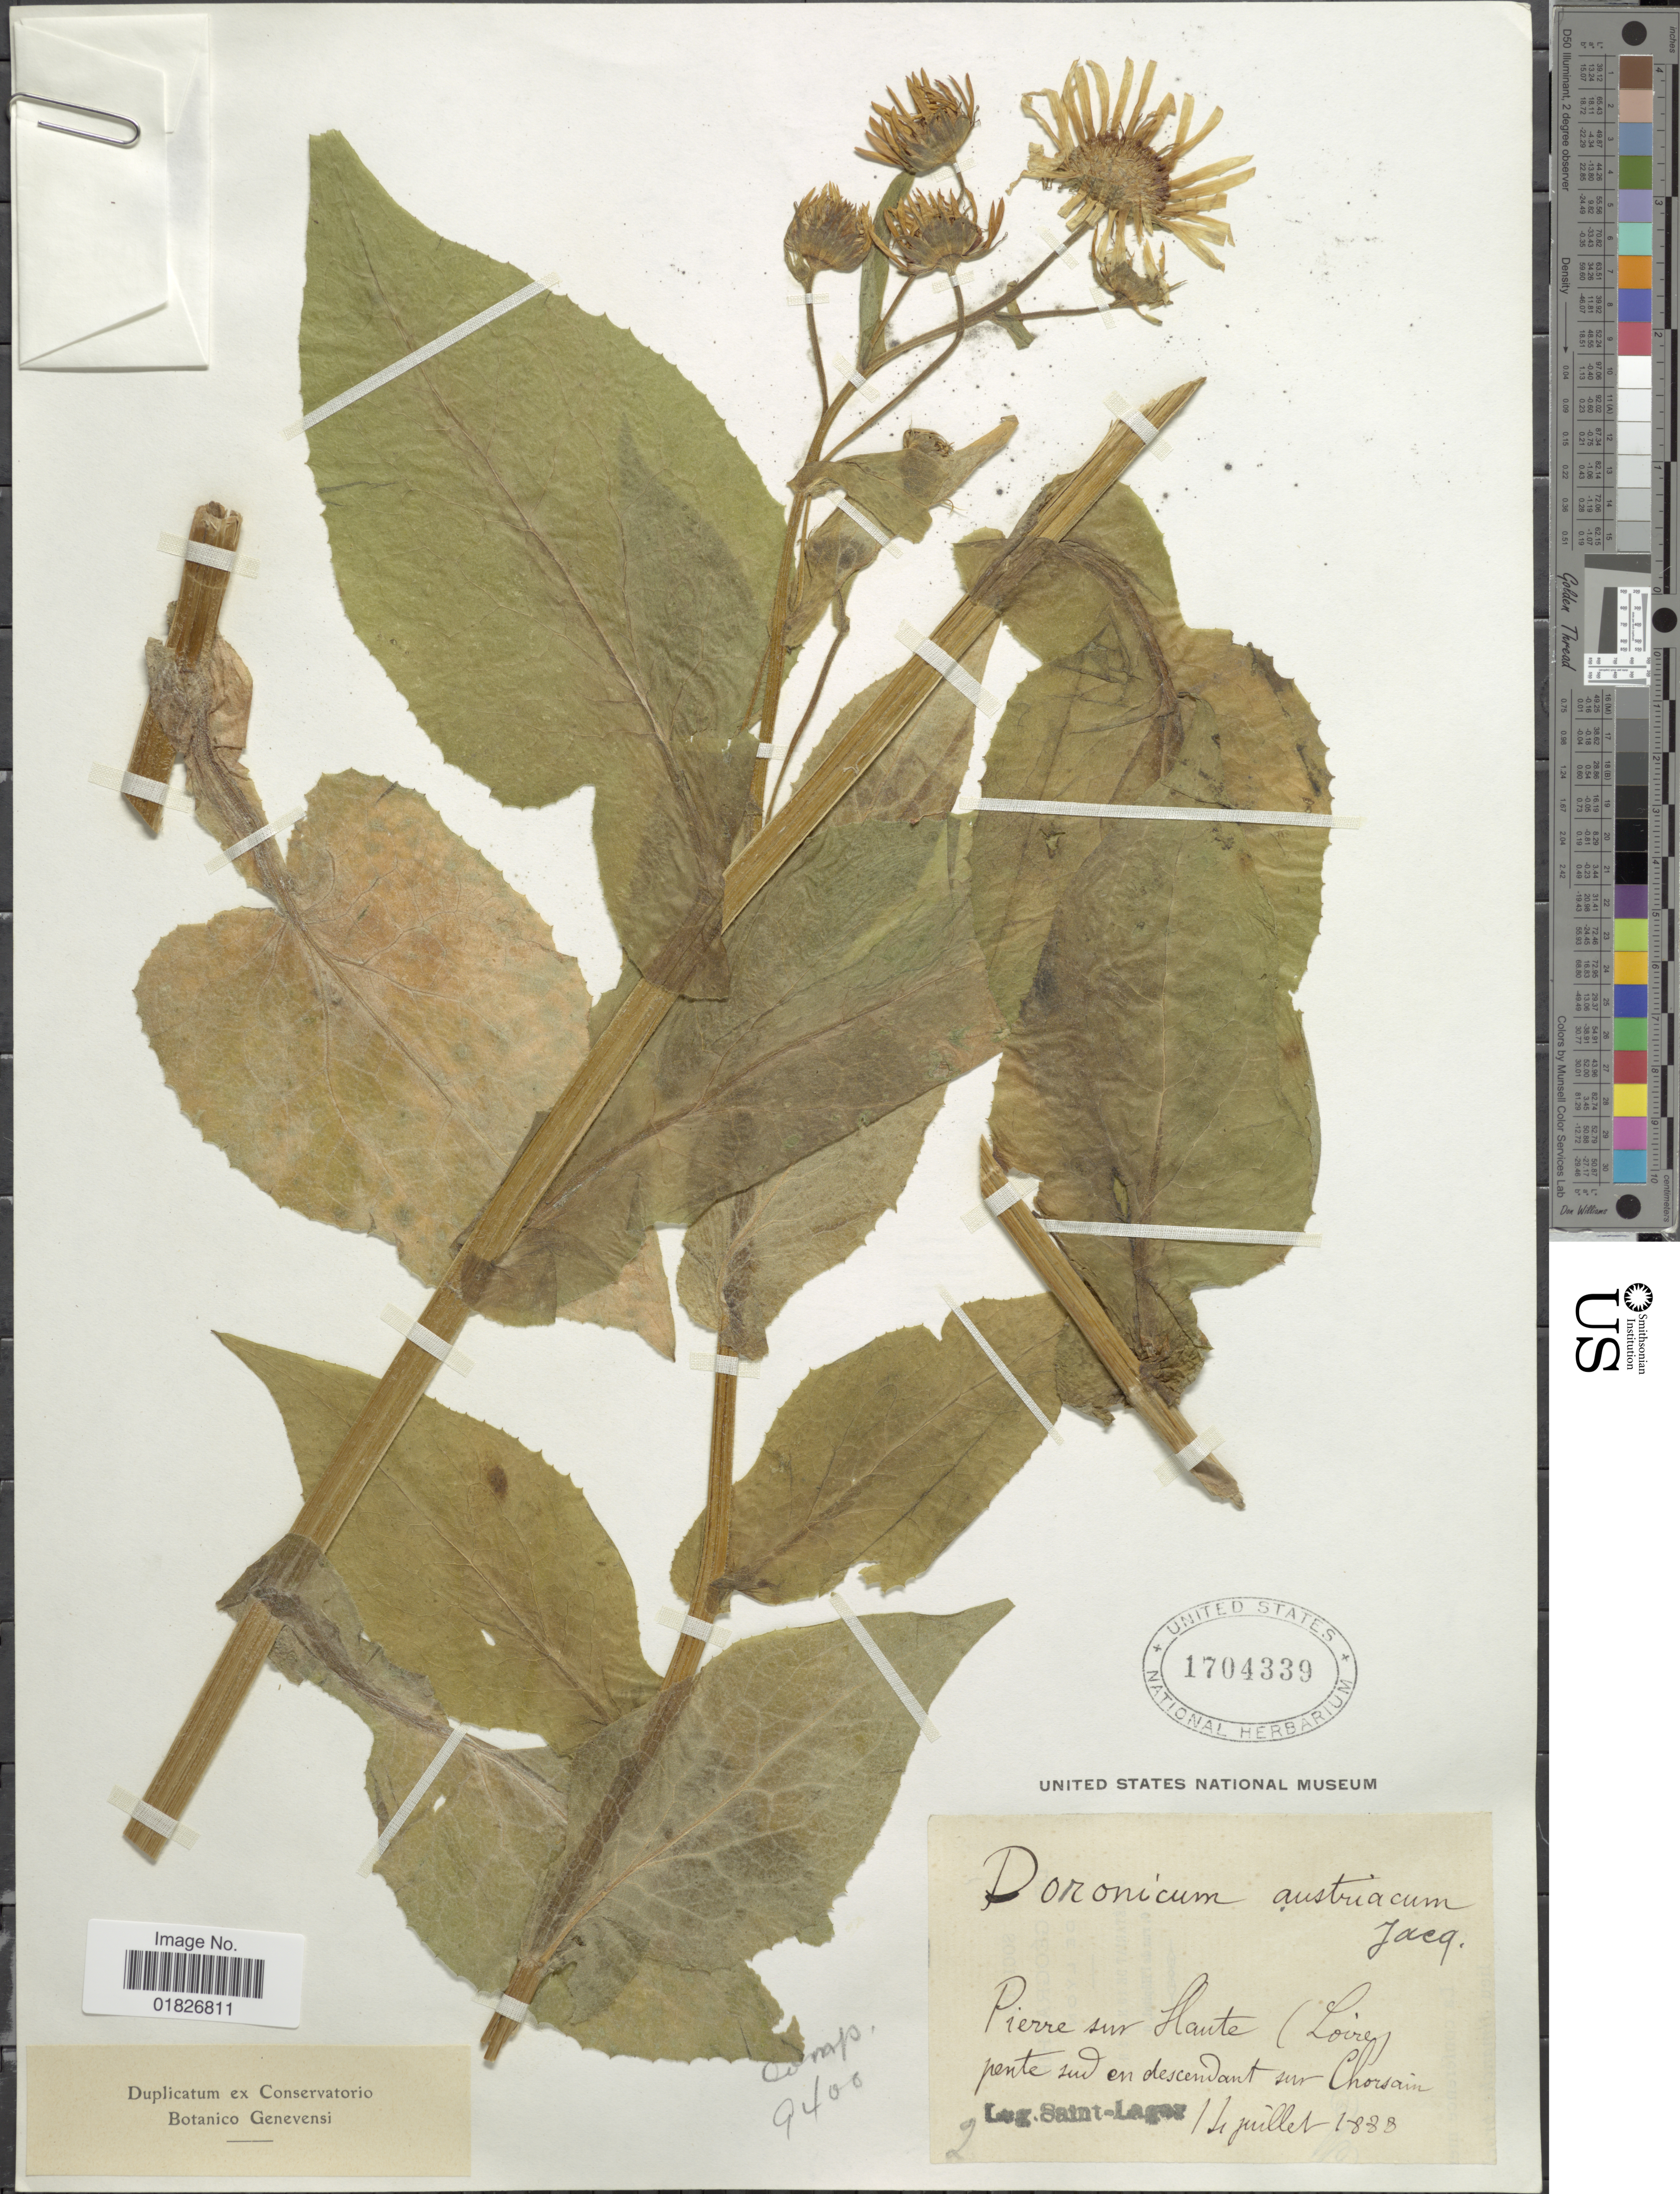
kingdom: Plantae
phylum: Tracheophyta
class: Magnoliopsida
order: Asterales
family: Asteraceae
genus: Doronicum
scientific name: Doronicum austriacum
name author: Jacq.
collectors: Saint-Lager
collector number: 2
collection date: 1888-07-14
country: France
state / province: Pays de la Loire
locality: Pierre sur Haute (Loire) pente sud en descendant sur Chorsain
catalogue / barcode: US 1704339